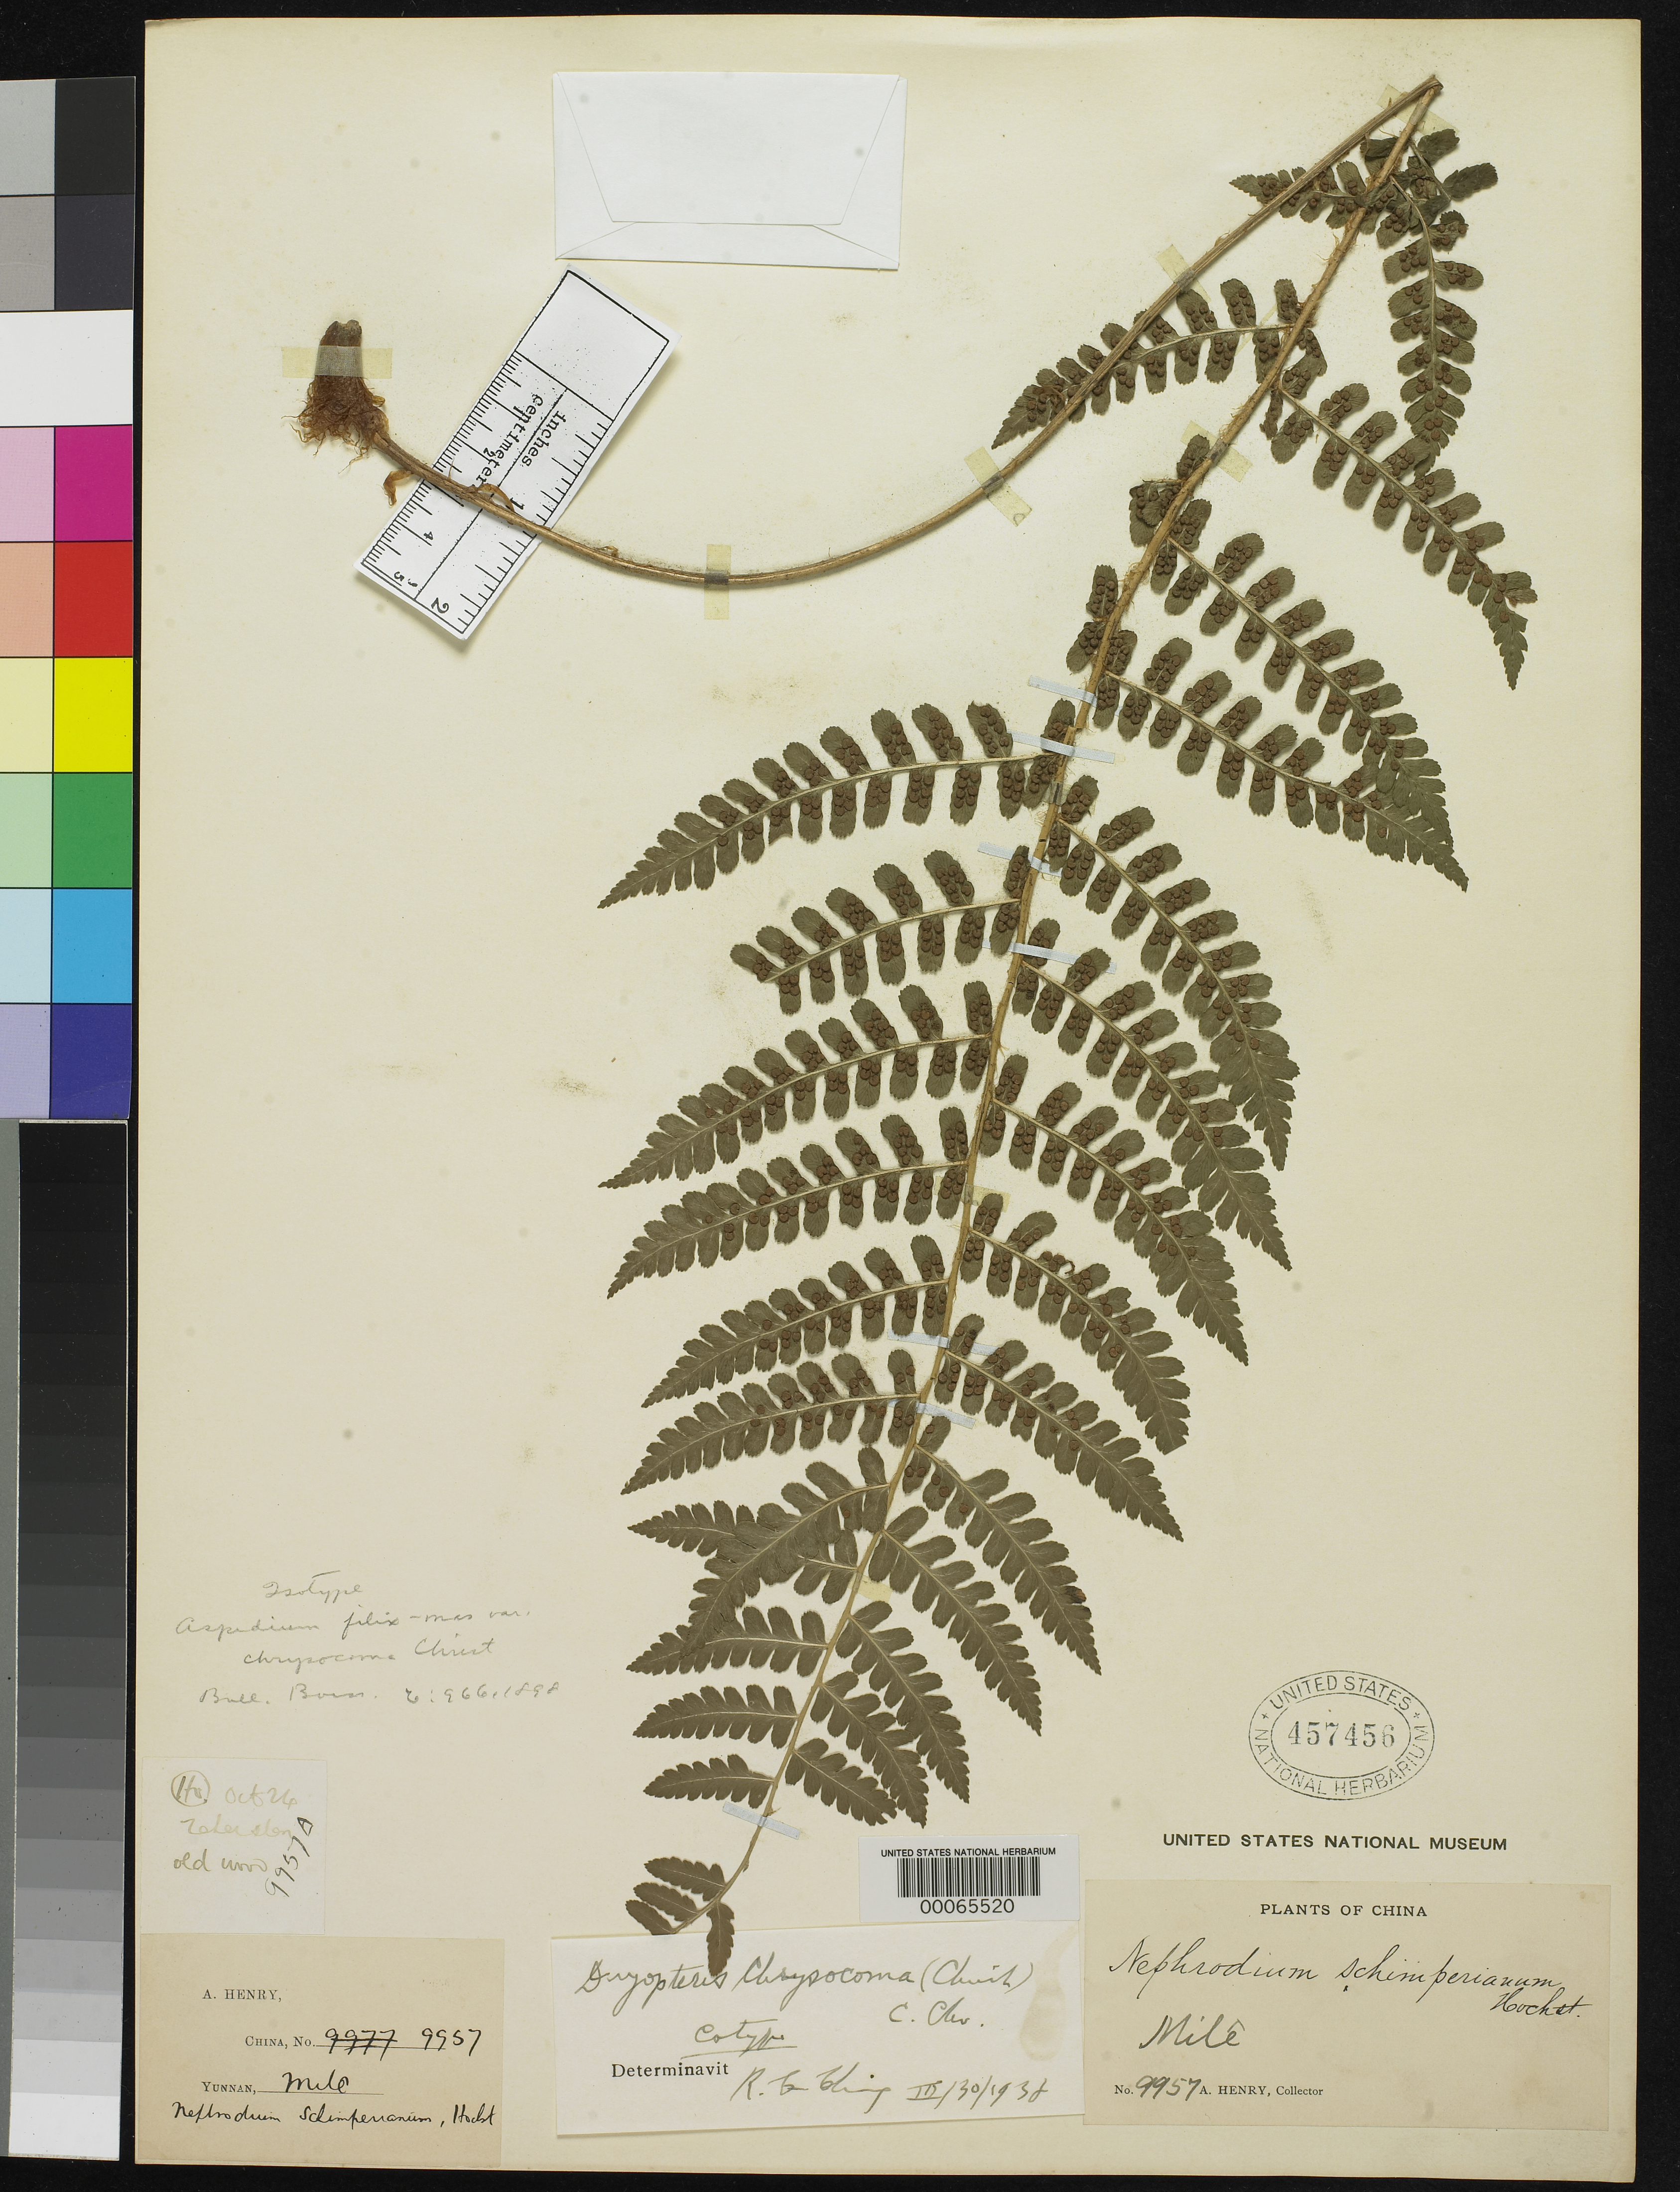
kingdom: Plantae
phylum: Tracheophyta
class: Polypodiopsida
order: Polypodiales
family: Tectariaceae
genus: Aspidium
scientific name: Aspidium filix-mas var. chrysocoma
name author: Christ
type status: Type Collection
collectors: A. Henry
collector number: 9957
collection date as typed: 1821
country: China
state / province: Yunnan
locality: Mile. Zaher shan. Ho.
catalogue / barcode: US 457456